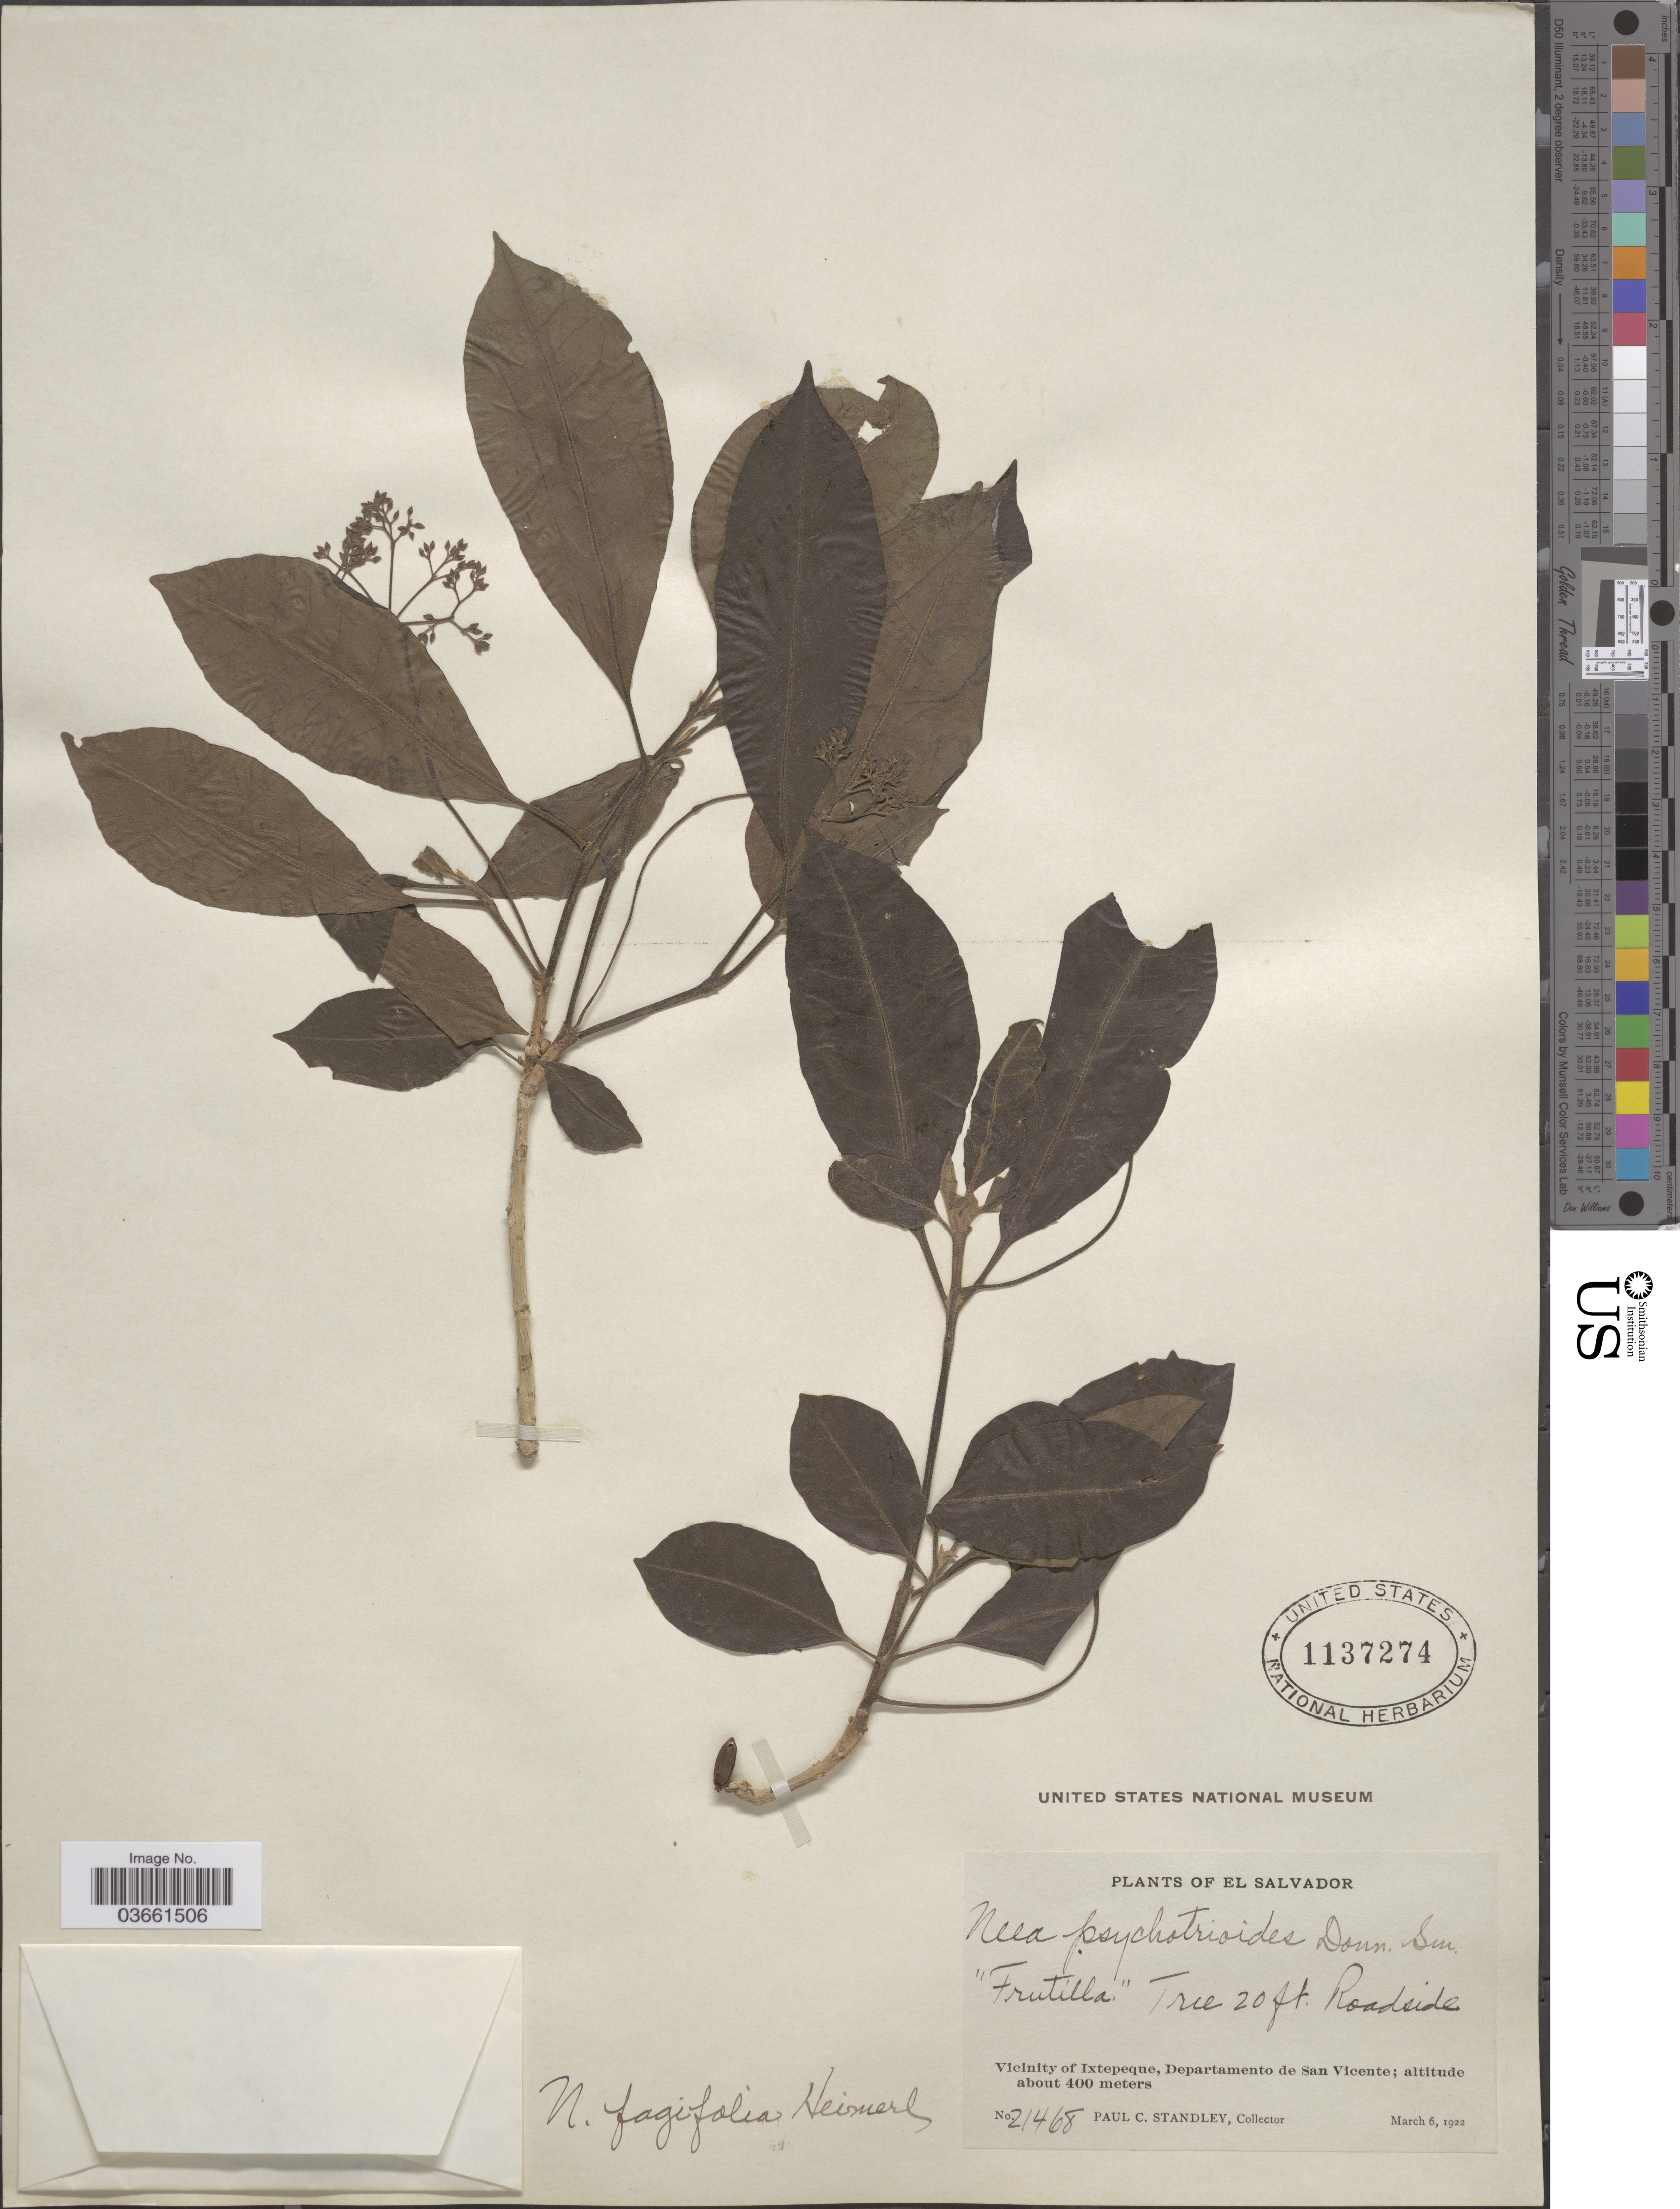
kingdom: Plantae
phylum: Tracheophyta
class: Magnoliopsida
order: Caryophyllales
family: Nyctaginaceae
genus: Neea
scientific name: Neea fagifolia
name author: Heimerl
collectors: P. C. Standley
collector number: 21468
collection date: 1922-03-06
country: El Salvador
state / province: San Vincente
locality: Vicinity of Ixtepeque, Departamento de San Vincente.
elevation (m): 400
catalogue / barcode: US 1137274